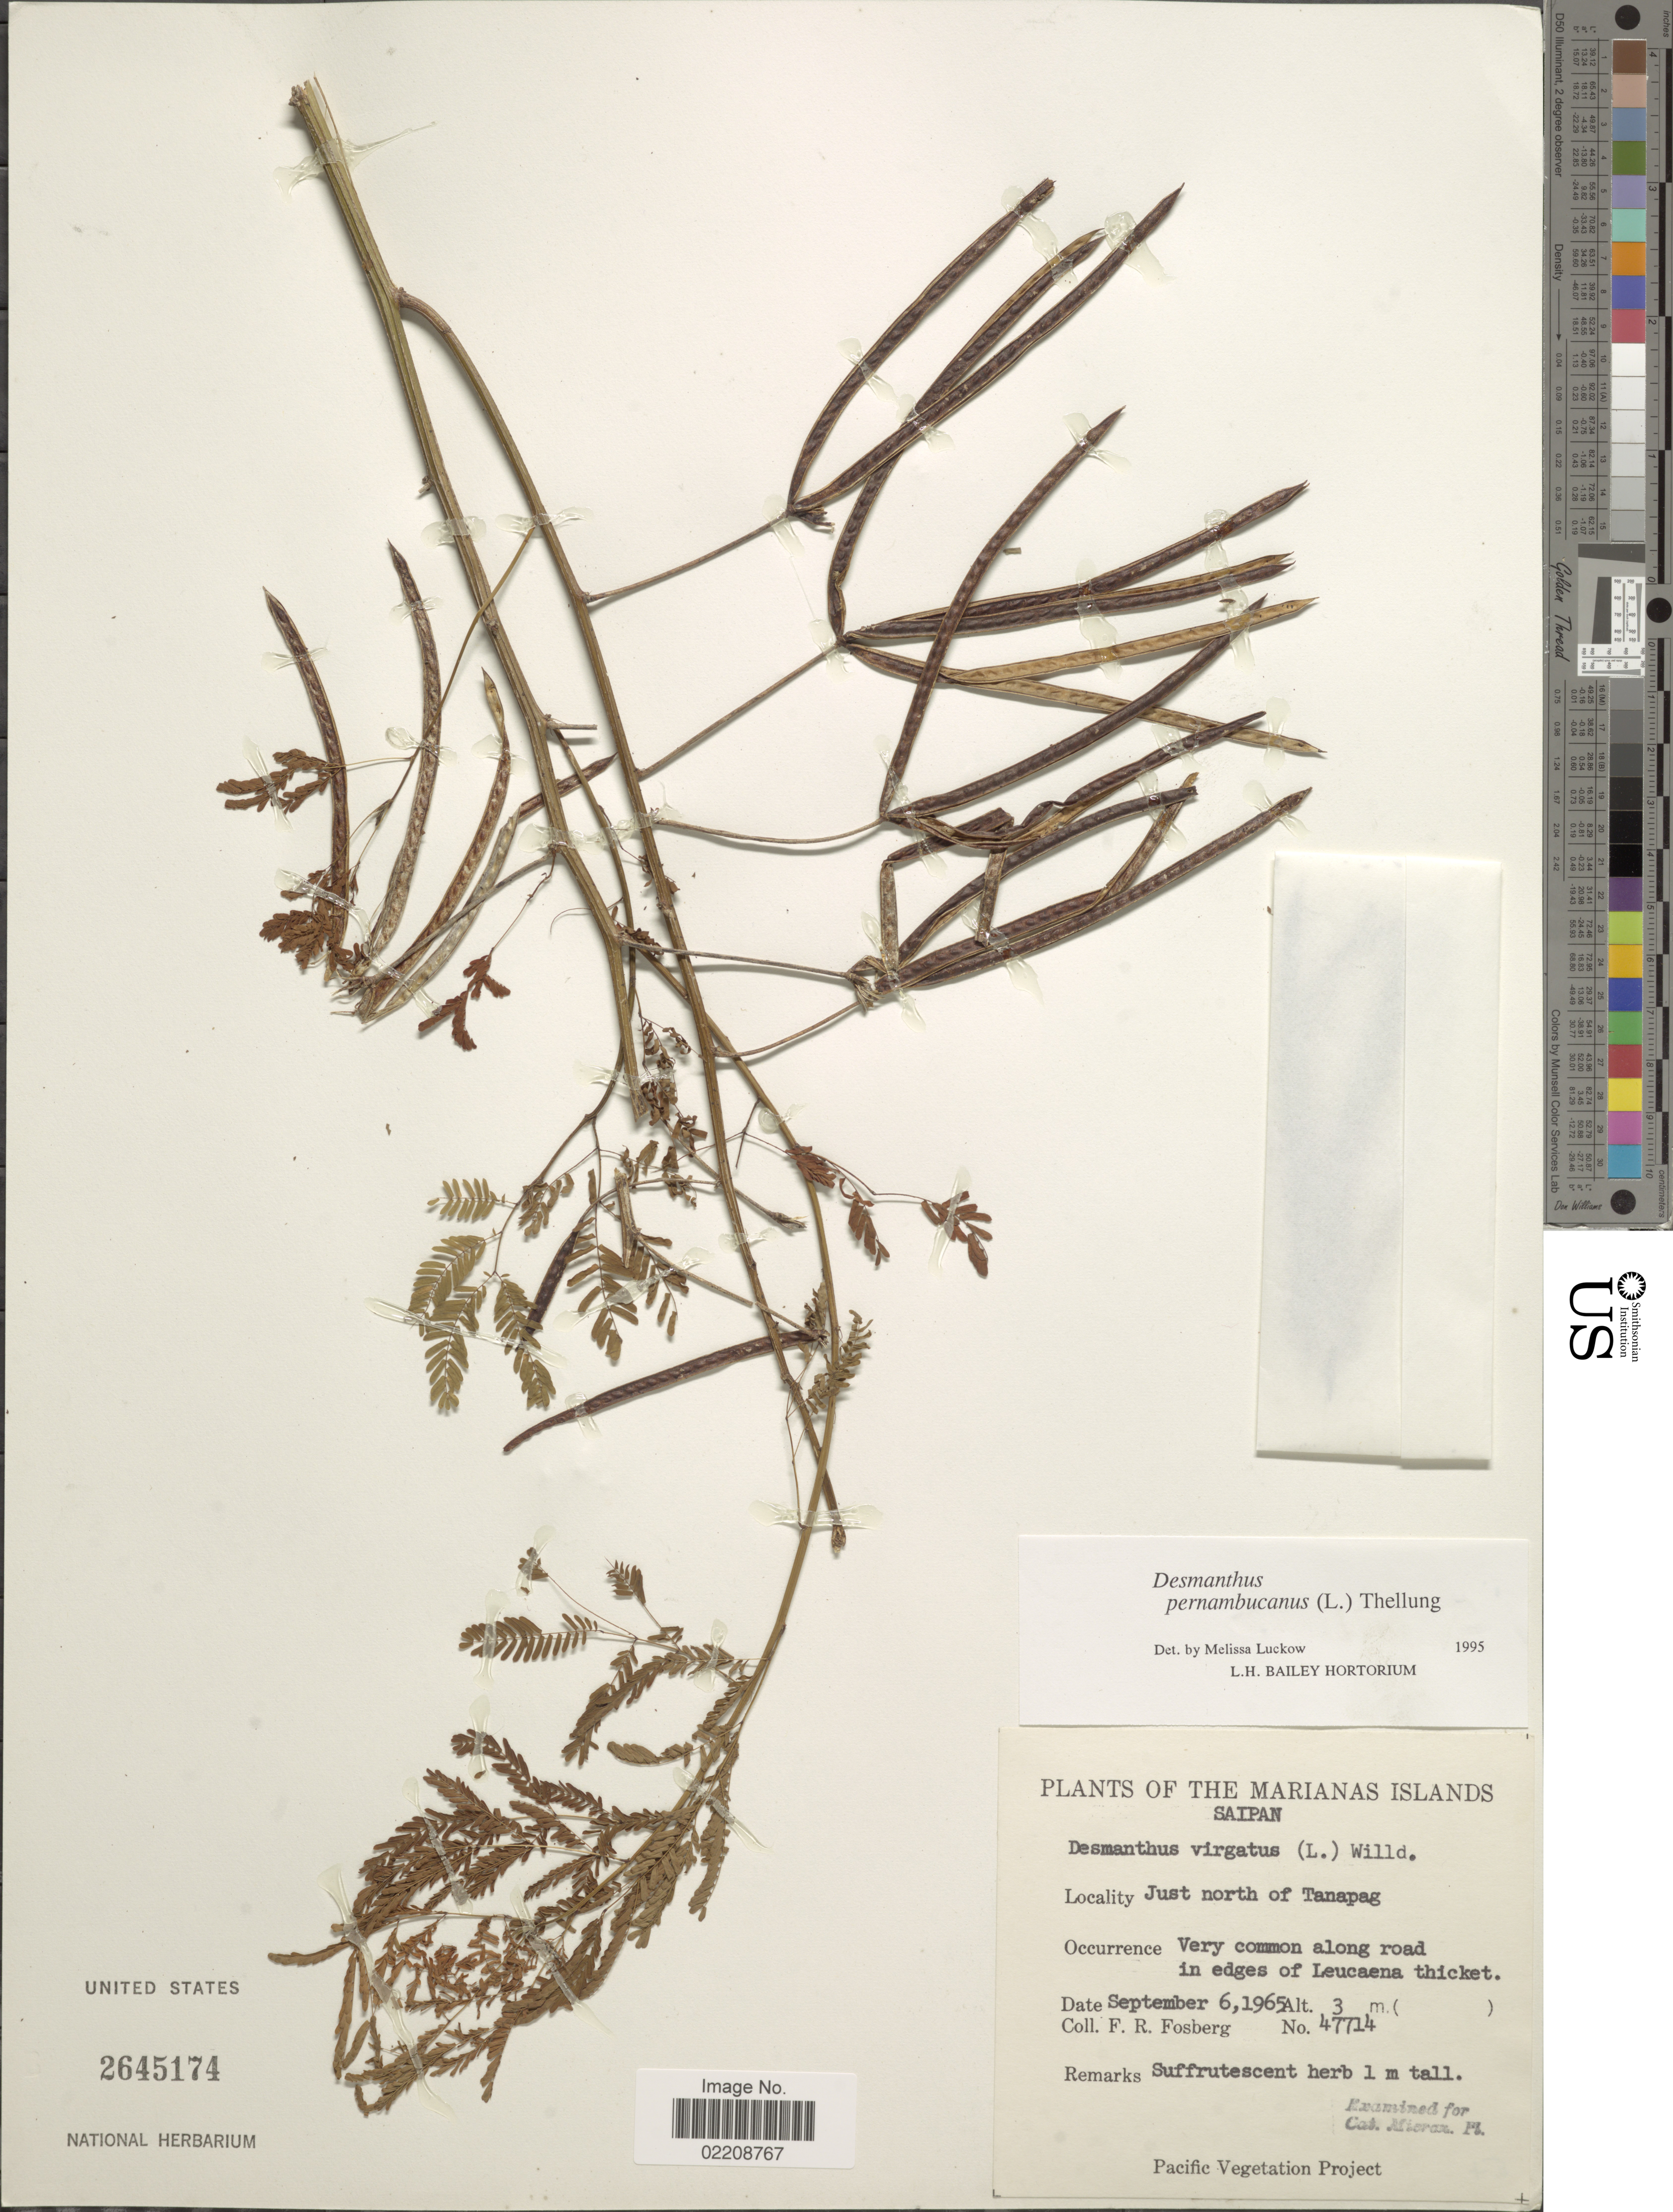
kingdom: Plantae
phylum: Tracheophyta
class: Magnoliopsida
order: Fabales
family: Fabaceae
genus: Desmanthus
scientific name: Desmanthus pernambucanus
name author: (L.) Thell.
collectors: F. R. Fosberg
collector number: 47714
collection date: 1965-09-06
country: Northern Mariana Islands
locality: Marianas Islands, Saipan, just north of Tanapag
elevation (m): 3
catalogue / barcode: US 2645174